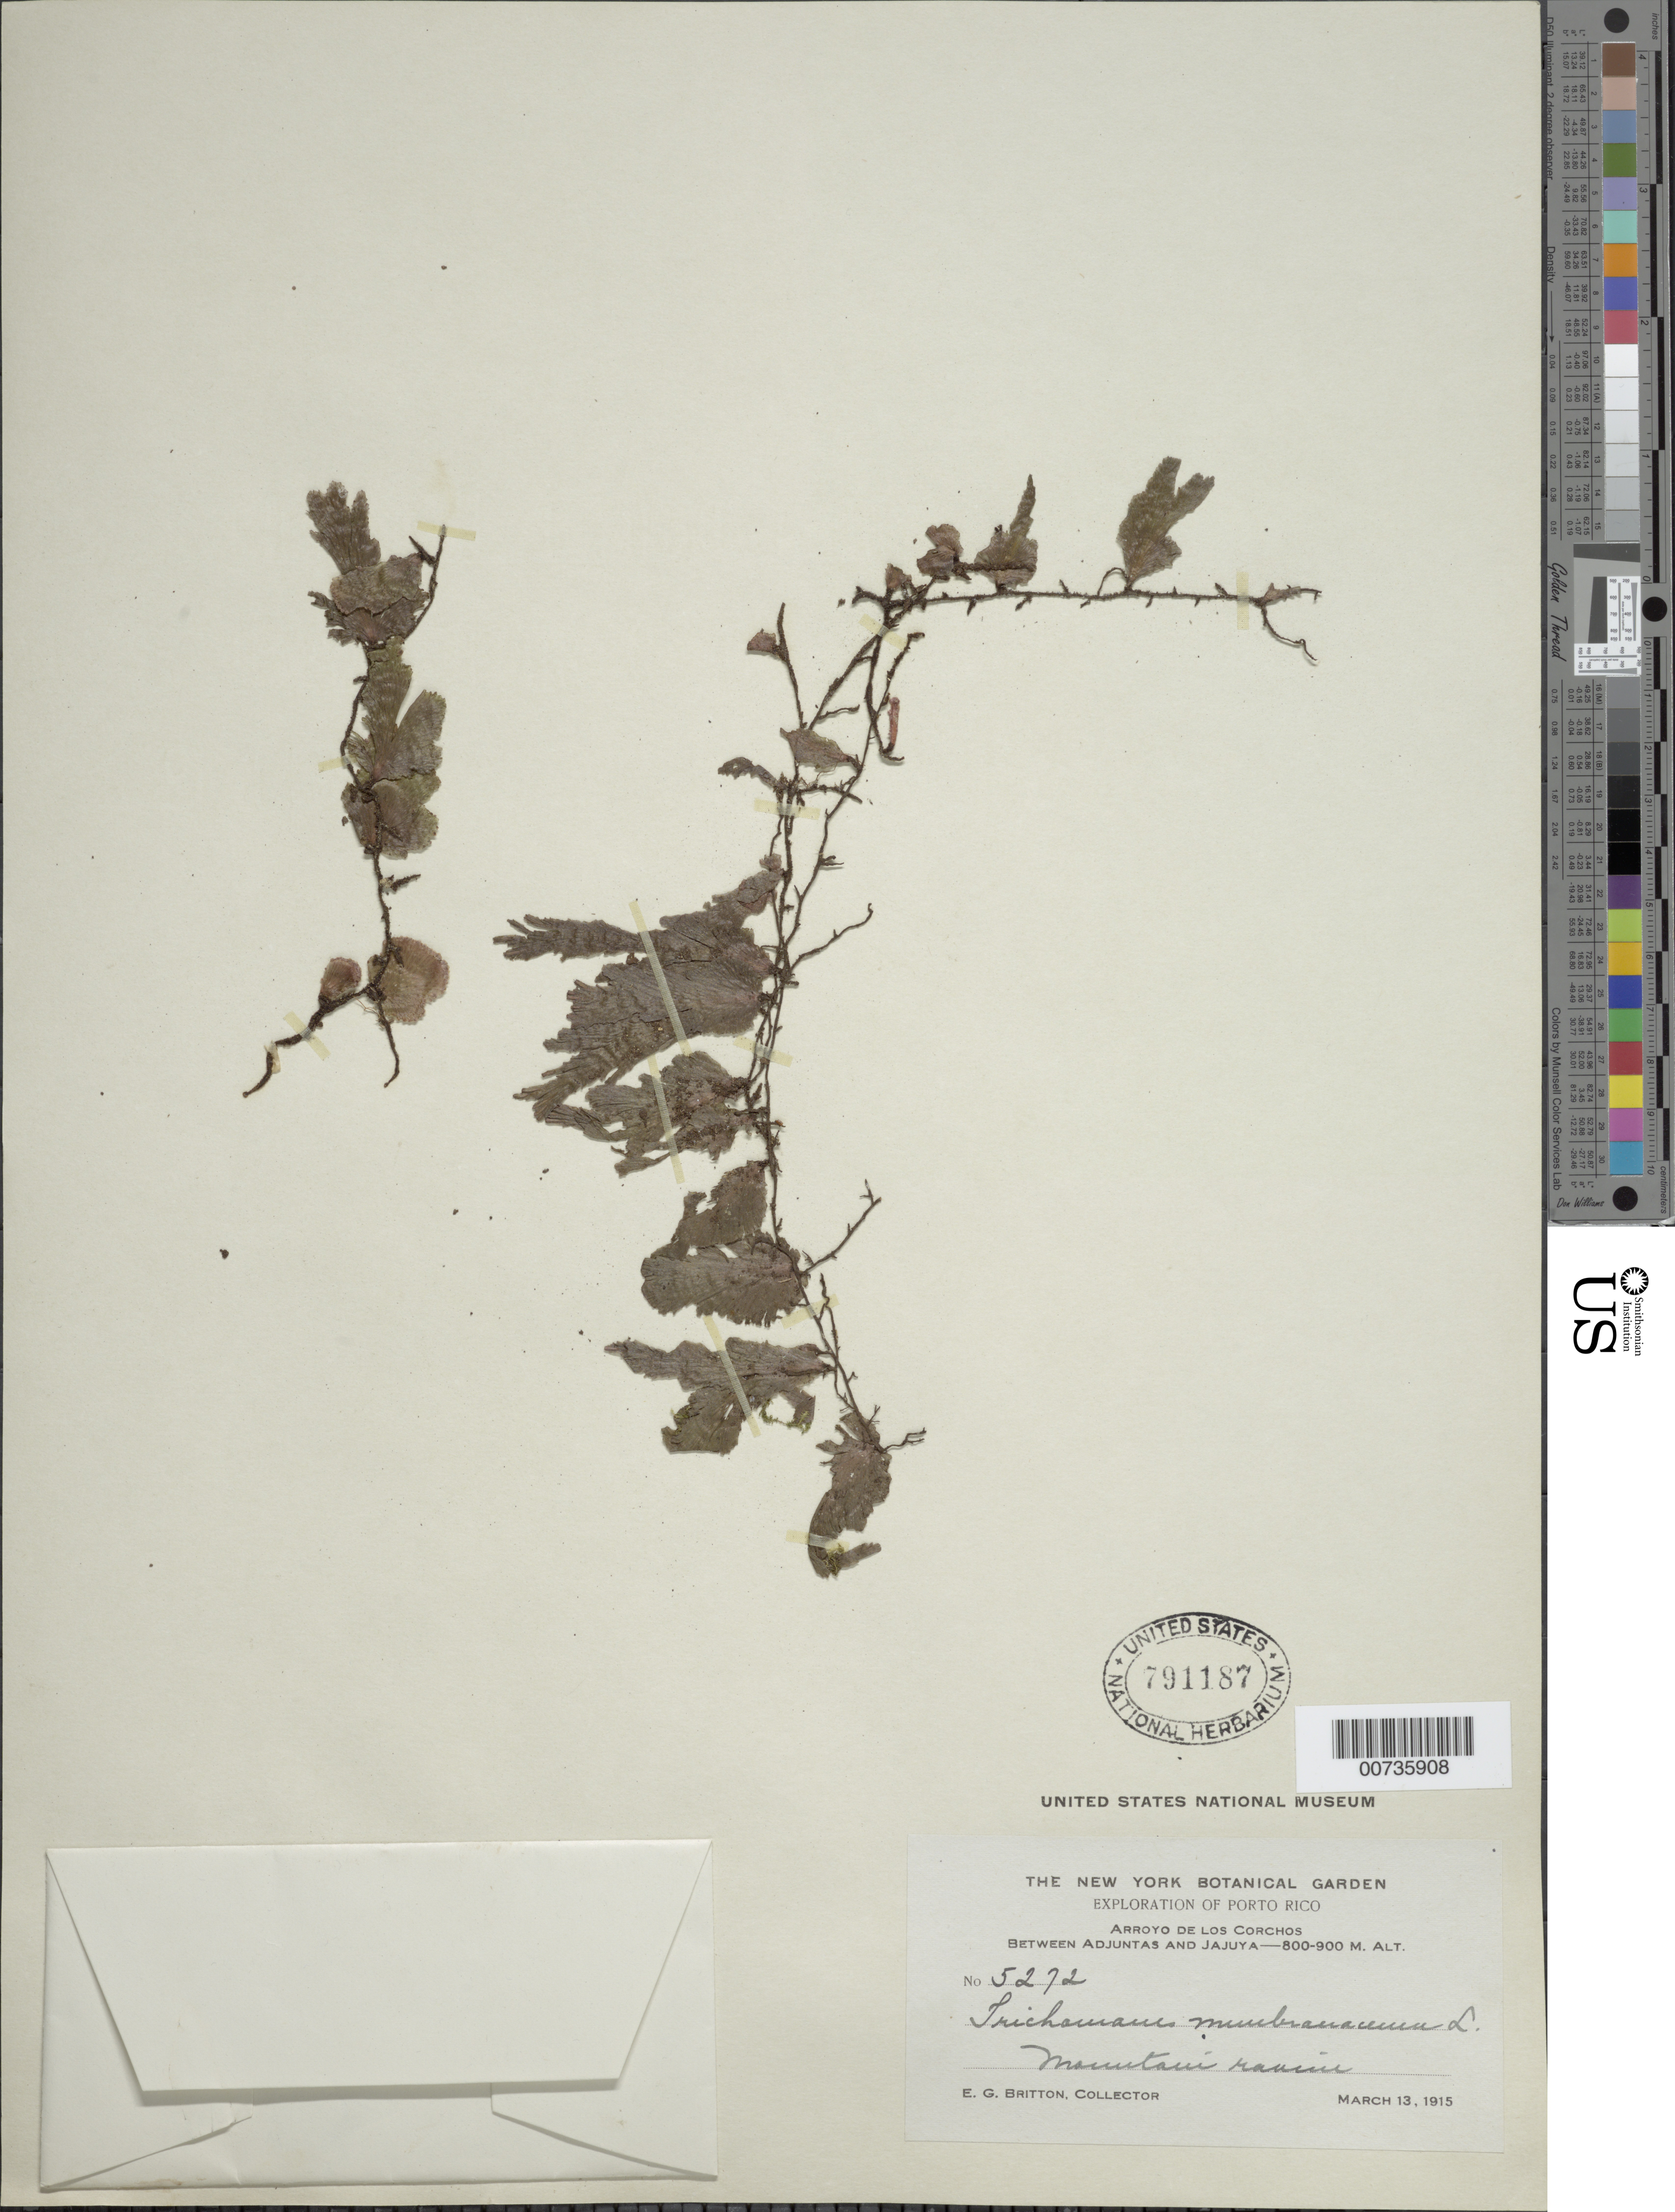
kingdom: Plantae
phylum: Tracheophyta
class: Polypodiopsida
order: Hymenophyllales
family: Hymenophyllaceae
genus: Didymoglossum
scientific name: Didymoglossum membranaceum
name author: (L.) Vareschi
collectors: E. G. Britton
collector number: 5272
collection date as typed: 13 Mar 1915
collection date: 1915-03-13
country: Puerto Rico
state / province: Adjuntas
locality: Arroyo de los Corchos, btw Adjuntas and Jajuya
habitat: Mountain ravine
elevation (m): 800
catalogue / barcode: US 791187